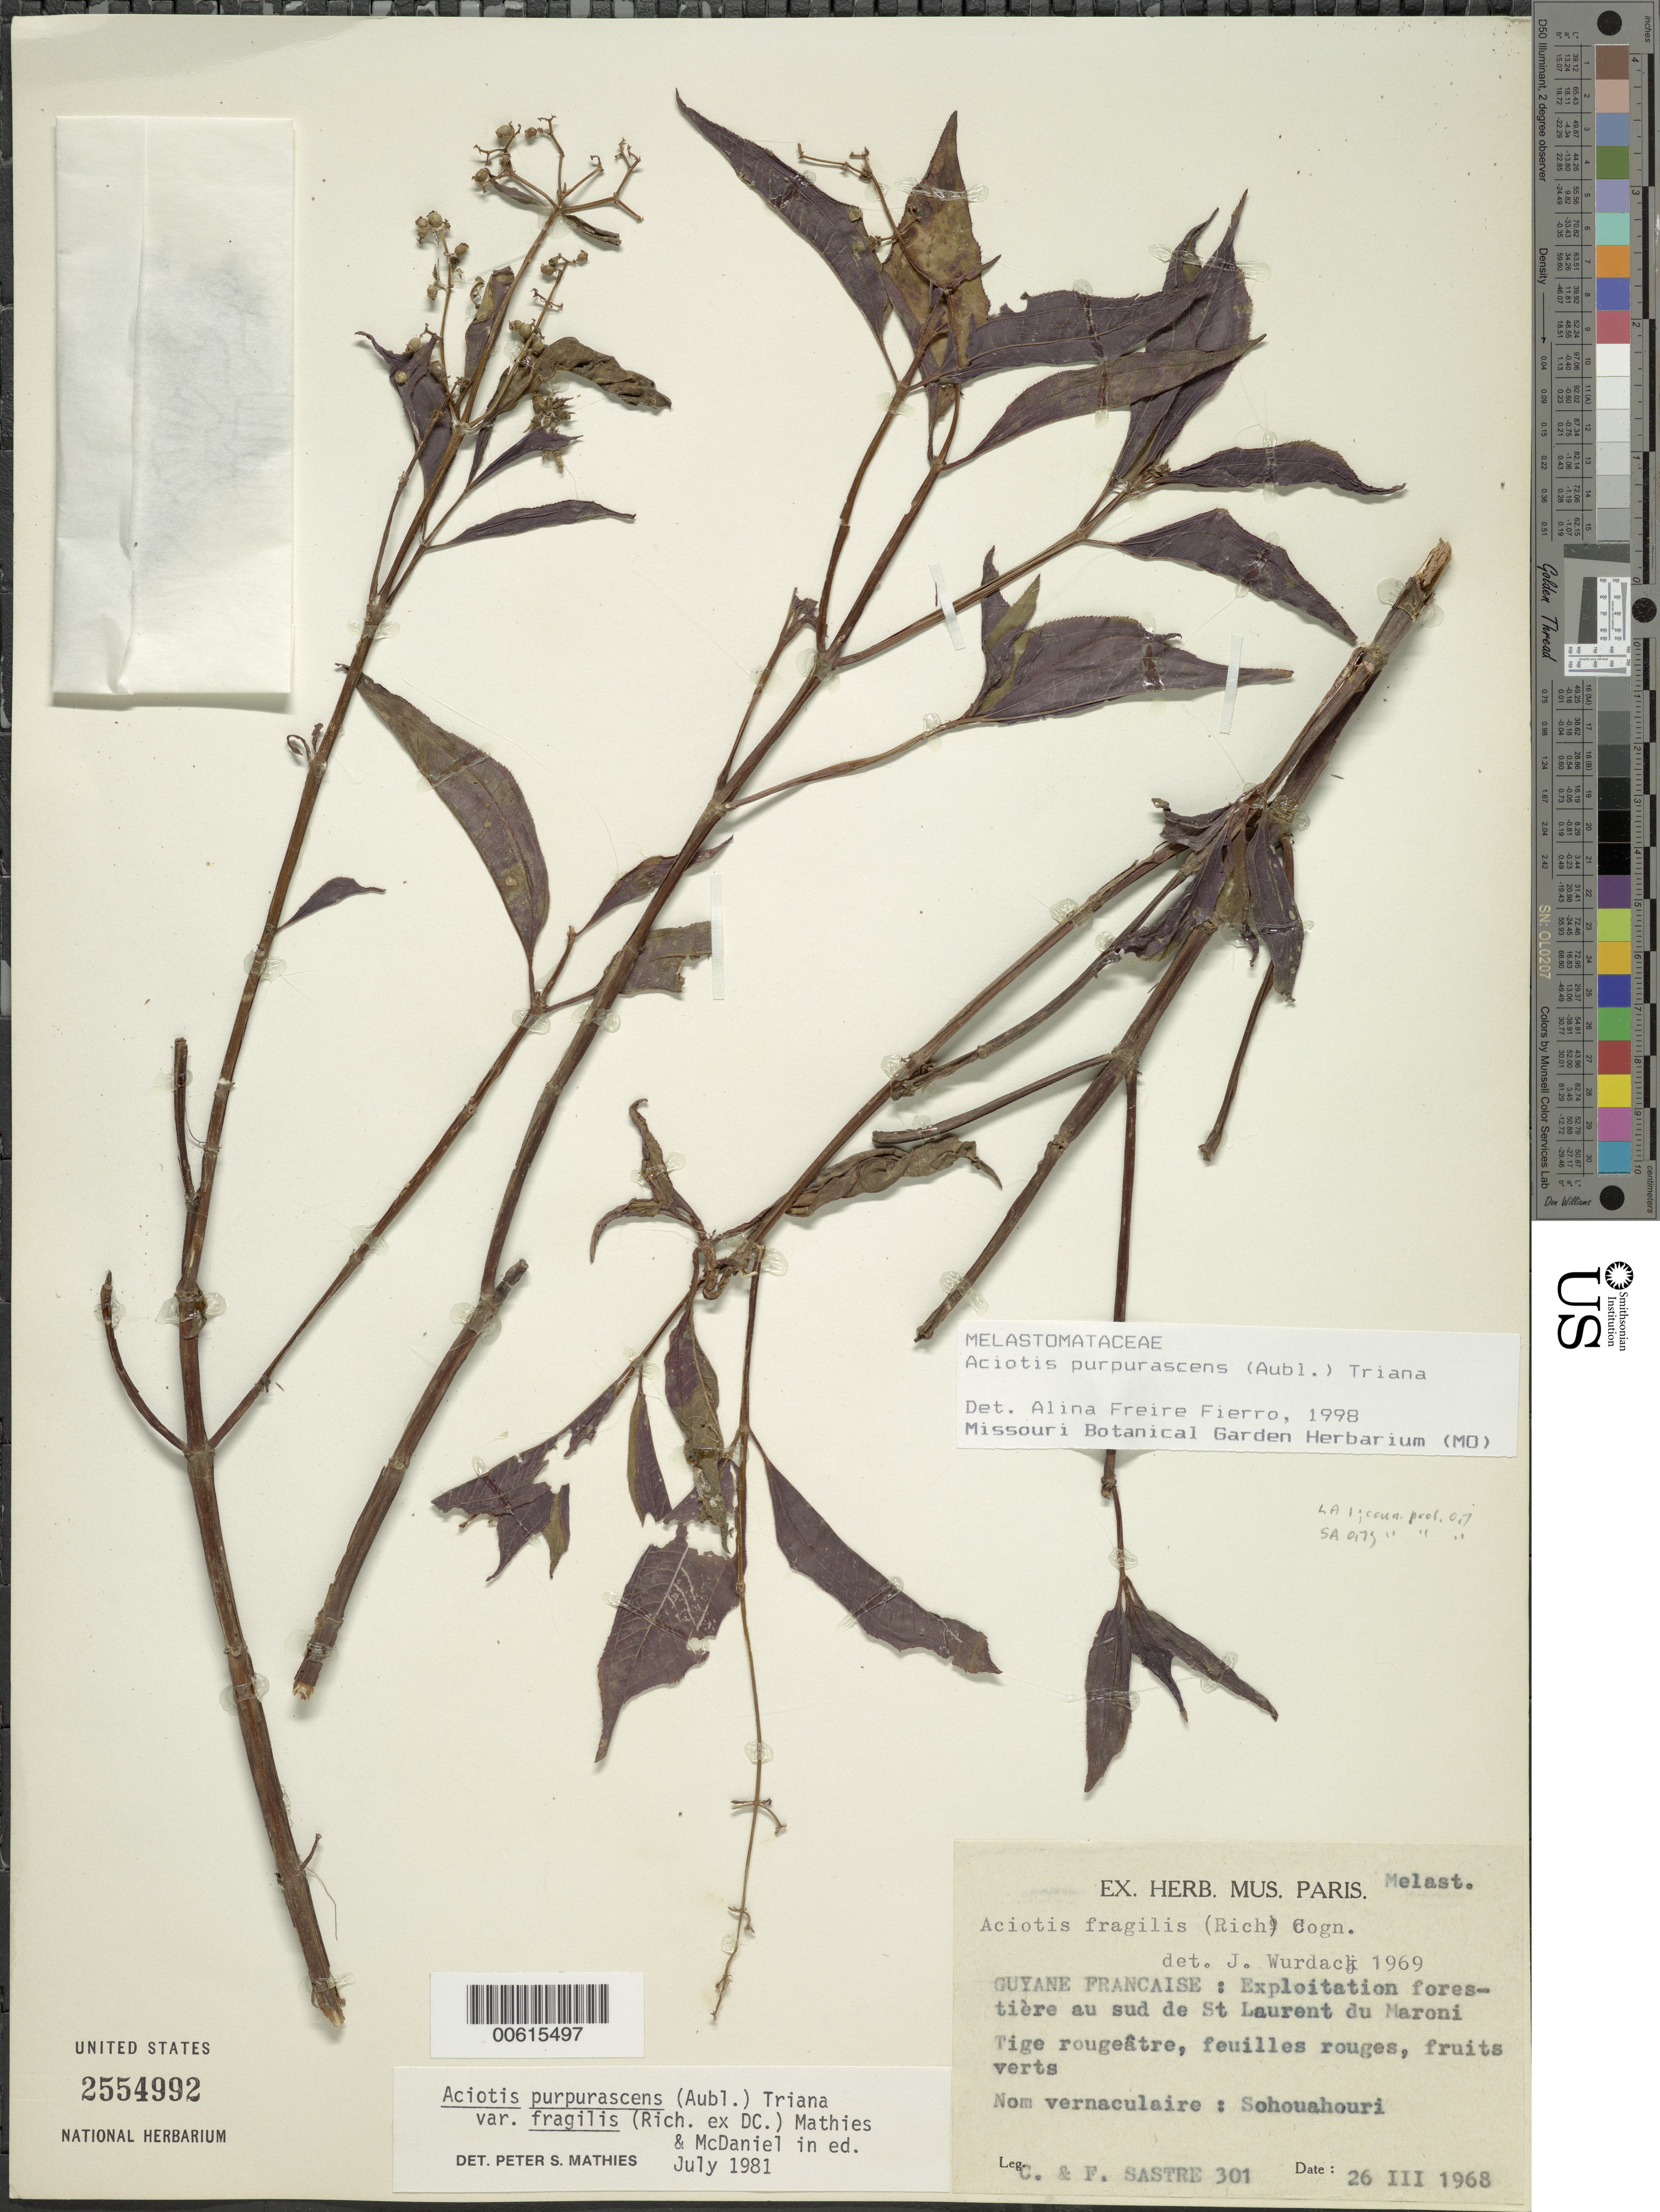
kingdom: Plantae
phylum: Tracheophyta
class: Magnoliopsida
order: Myrtales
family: Melastomataceae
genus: Aciotis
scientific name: Aciotis purpurascens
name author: (Aubl.) Triana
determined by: Freire-Fierro, A.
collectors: C. H. L. Sastre & F. Sastre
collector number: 301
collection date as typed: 26-Mar-68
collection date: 1968-03-26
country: French Guiana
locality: St. Laurent du Maroni, exploitation forestiere au sud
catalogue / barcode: US 2554992